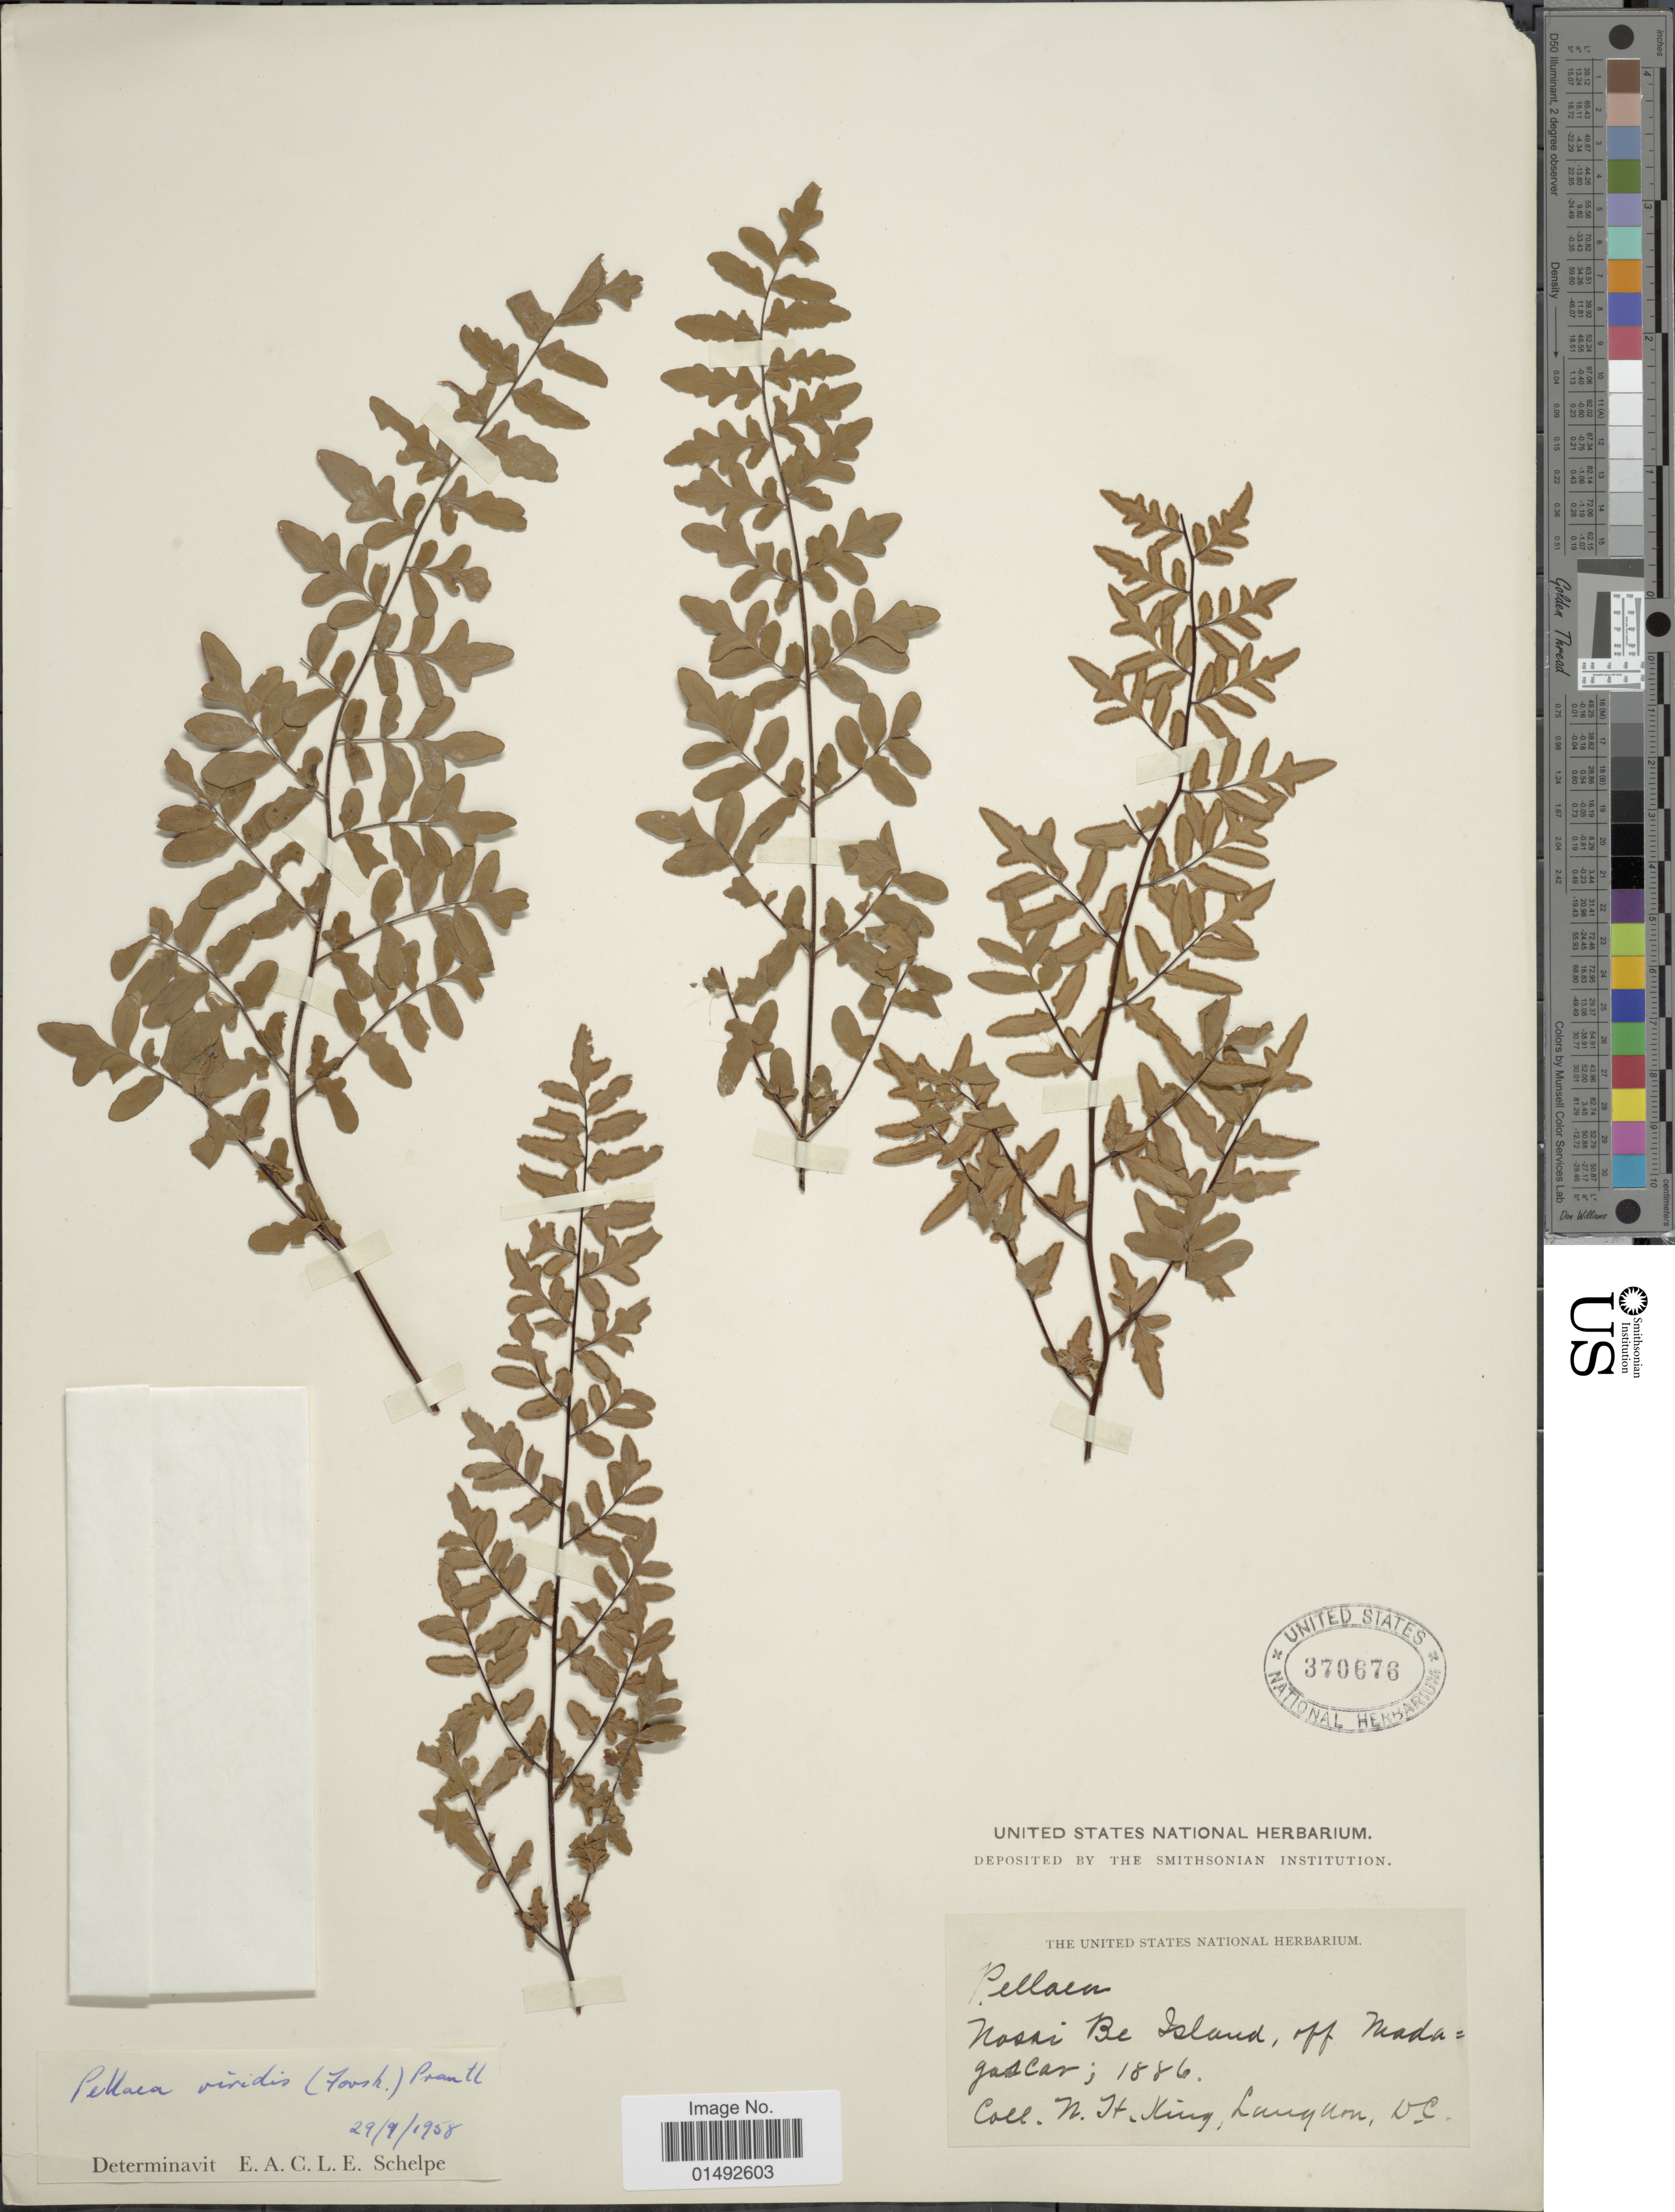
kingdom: Plantae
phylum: Tracheophyta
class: Polypodiopsida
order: Polypodiales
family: Pteridaceae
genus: Pellaea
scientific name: Pellaea viridis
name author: (Forssk.) Prantl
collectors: M. King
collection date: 1886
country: Madagascar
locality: Nossi Be Island, off Madagascar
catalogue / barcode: US 370676